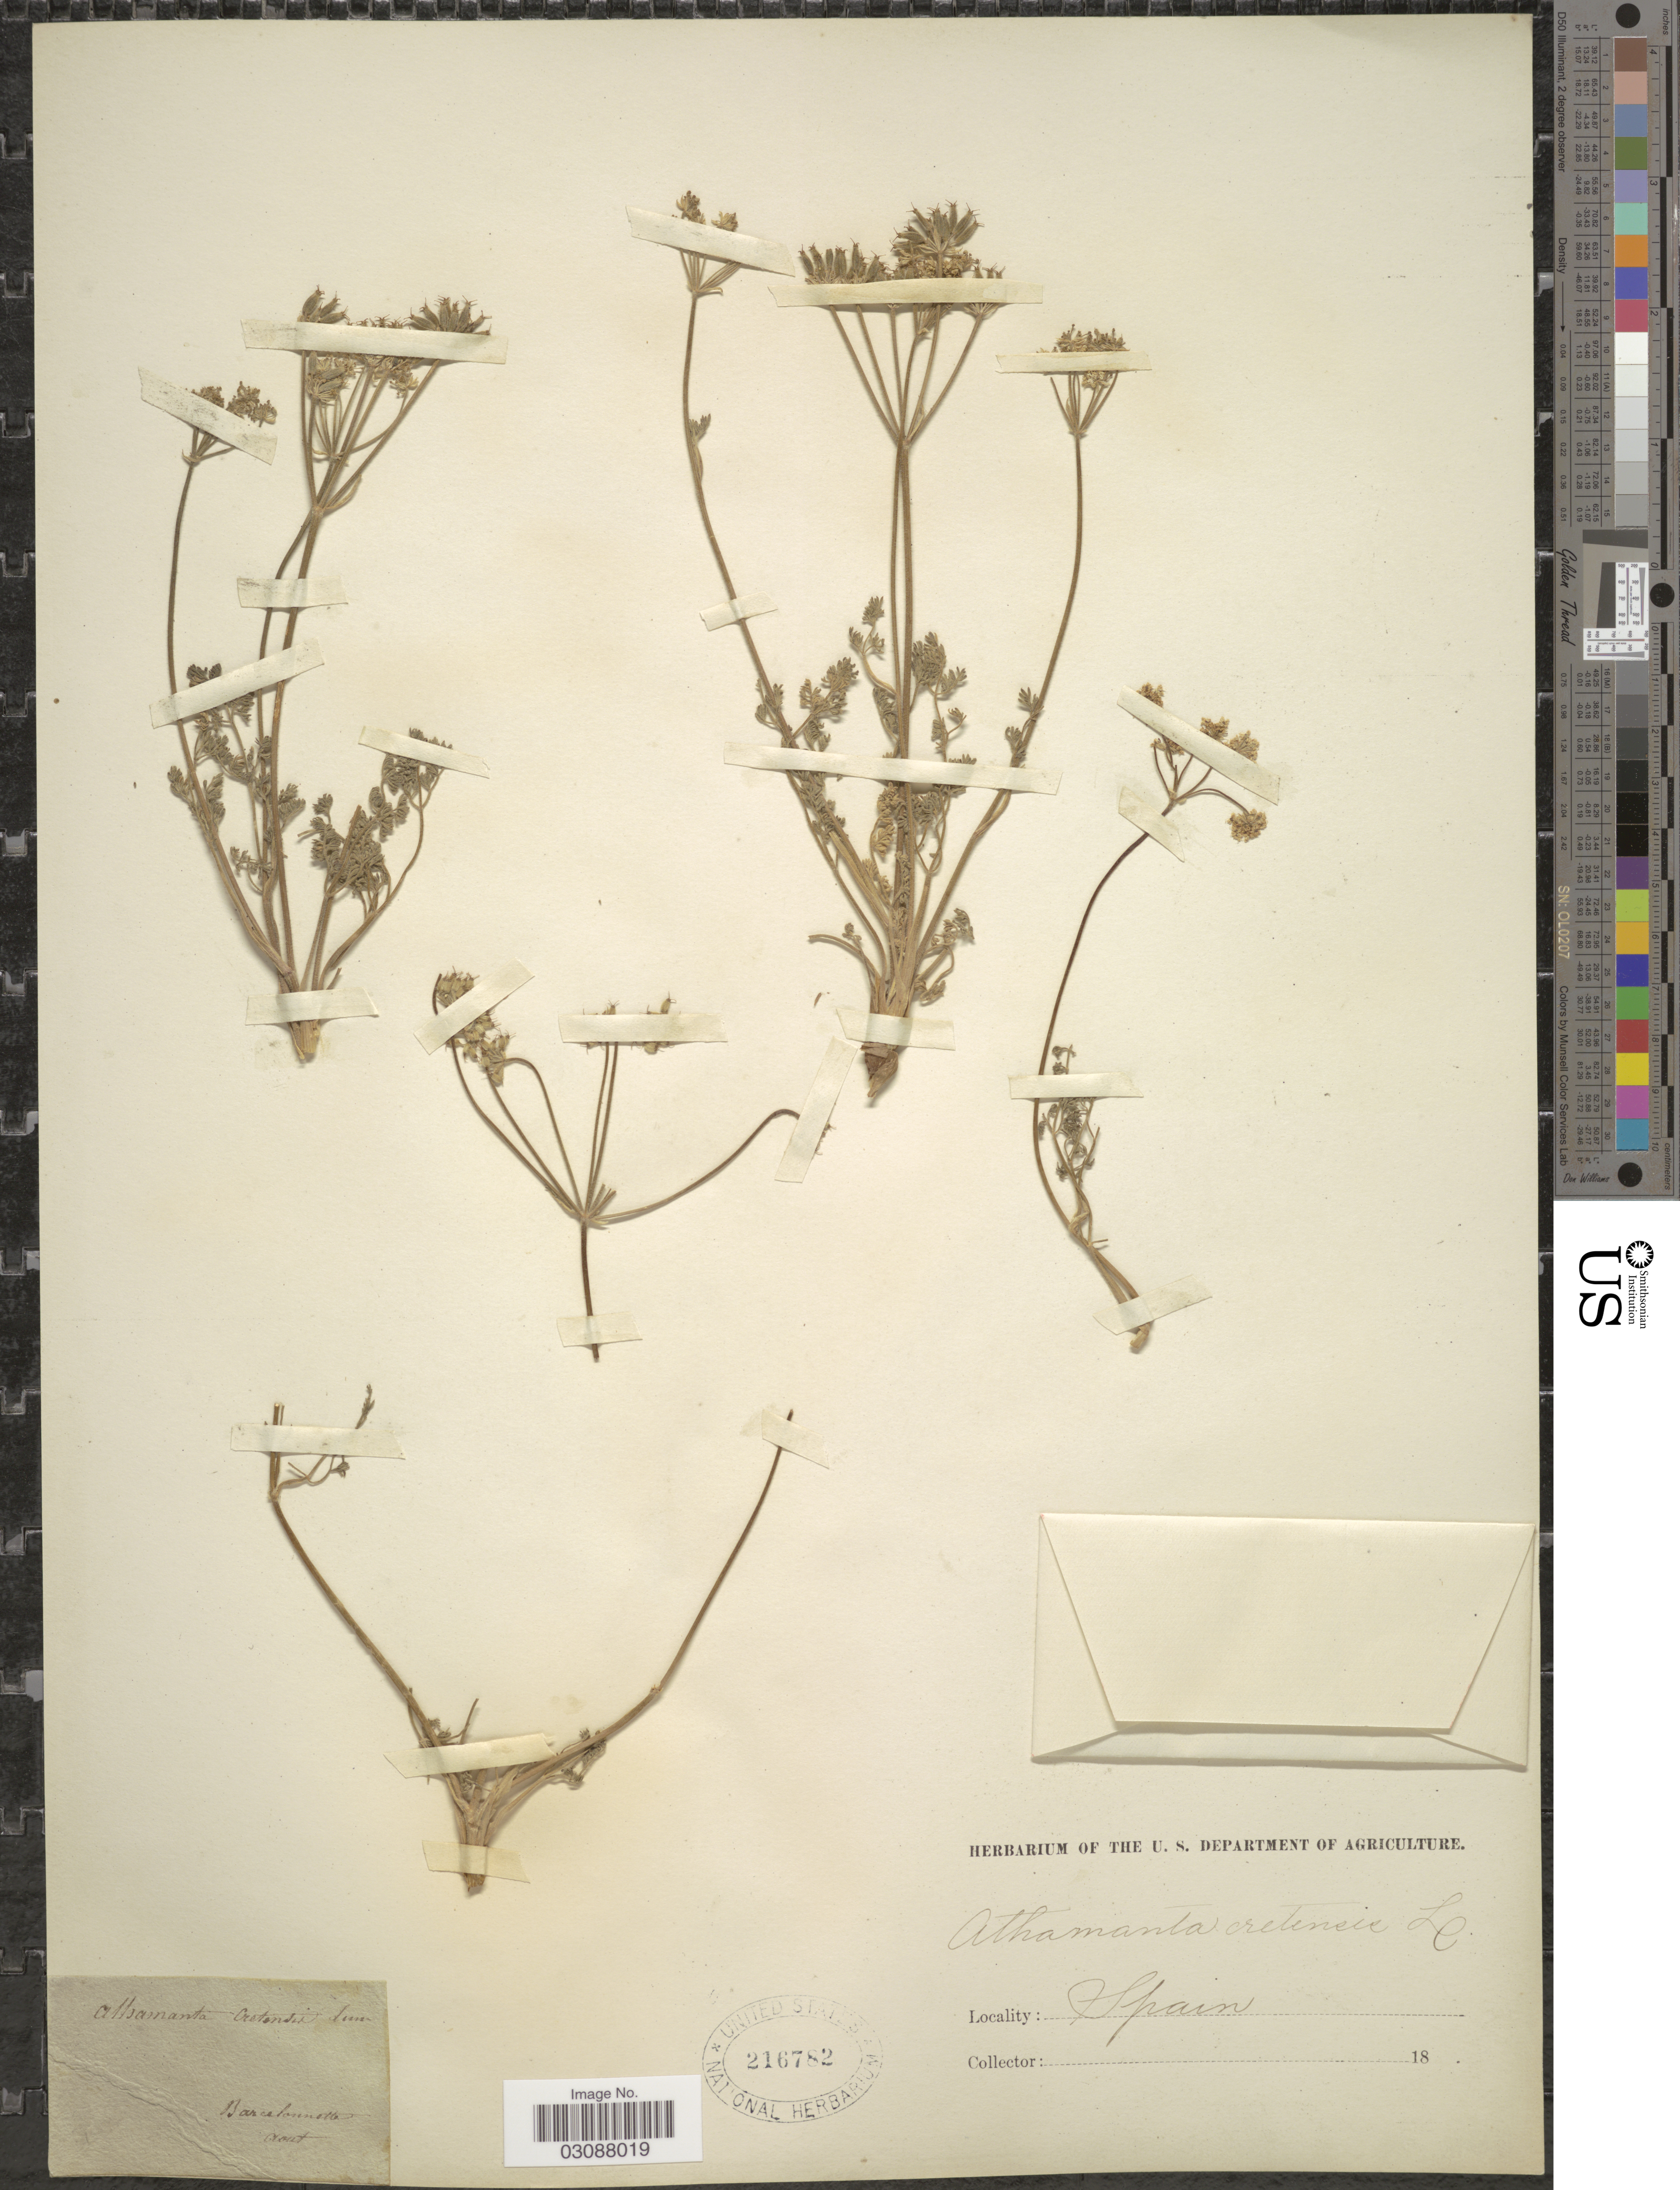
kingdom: Plantae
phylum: Tracheophyta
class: Magnoliopsida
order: Apiales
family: Apiaceae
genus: Athamanta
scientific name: Athamanta cretensis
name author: L.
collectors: ex herb. U. S. Department of Agriculture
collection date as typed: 18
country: France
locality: Barcelonnette.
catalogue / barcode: US 216782